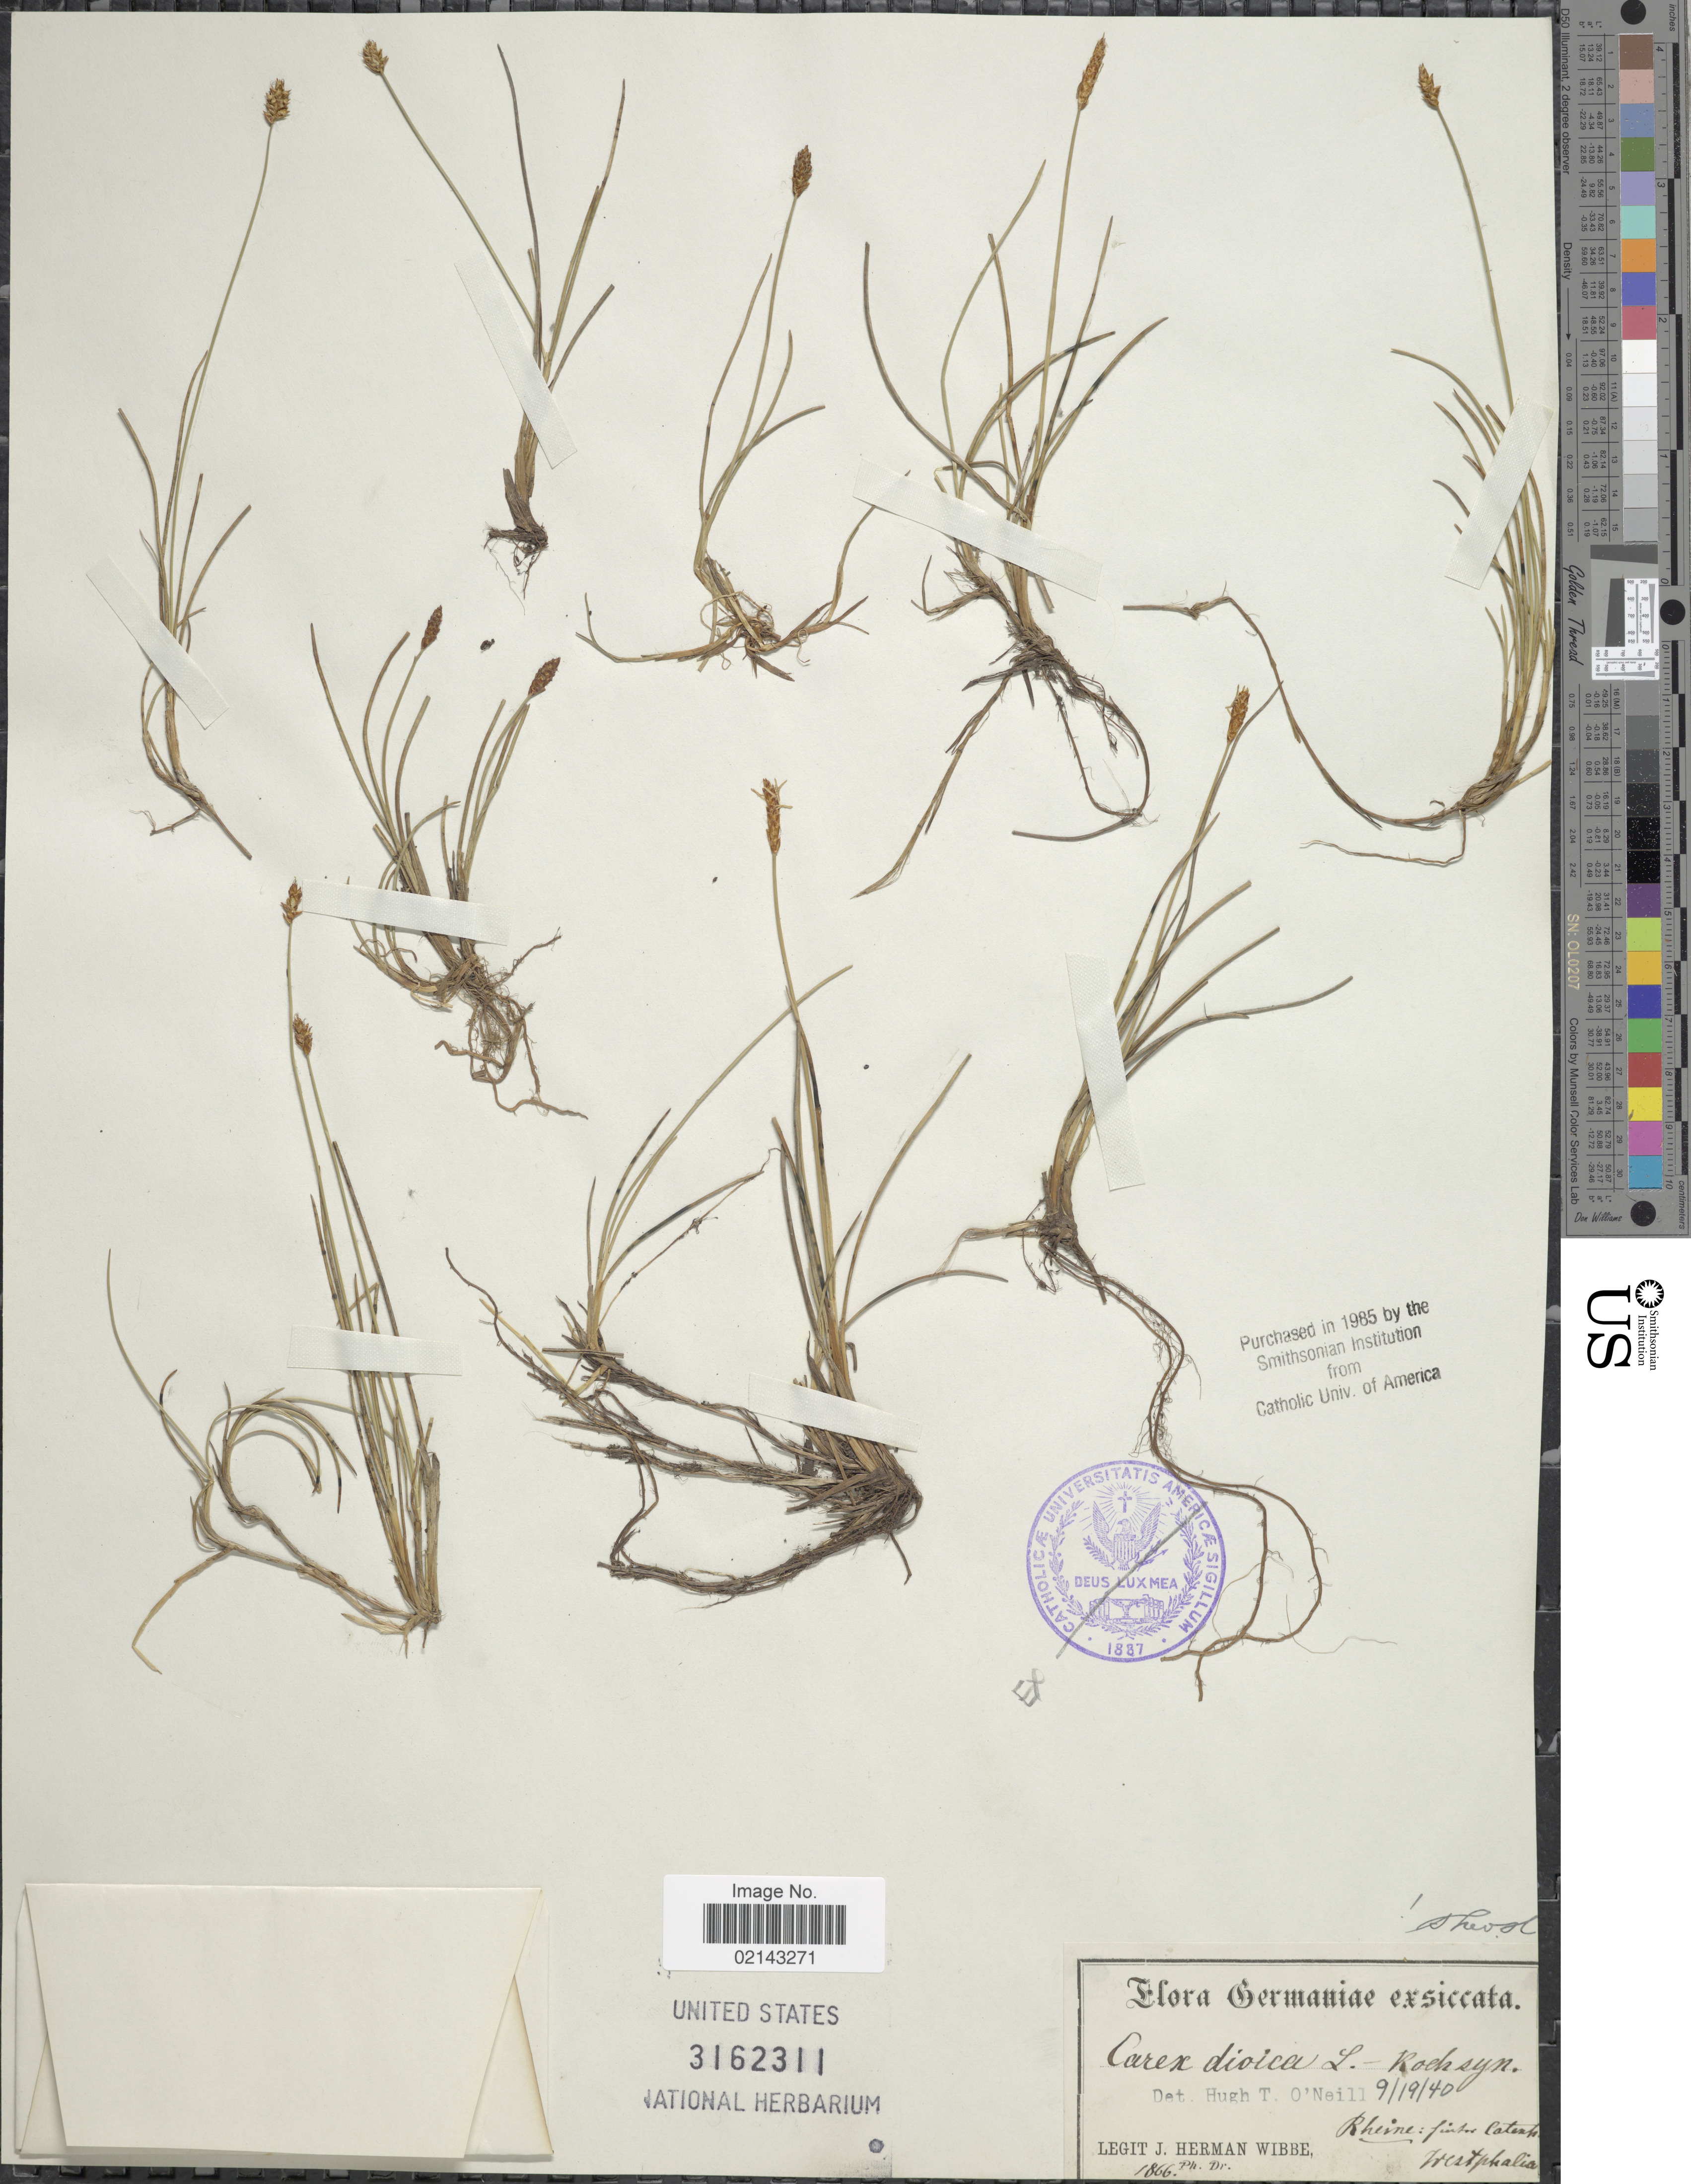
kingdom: Plantae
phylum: Tracheophyta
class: Liliopsida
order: Poales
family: Cyperaceae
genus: Carex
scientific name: Carex dioica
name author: L.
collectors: J. Wibbe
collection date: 1866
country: Germany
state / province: Nordrhein-Westfalen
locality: Rheine: fundort Catenh., Westphalia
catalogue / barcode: US 3162311